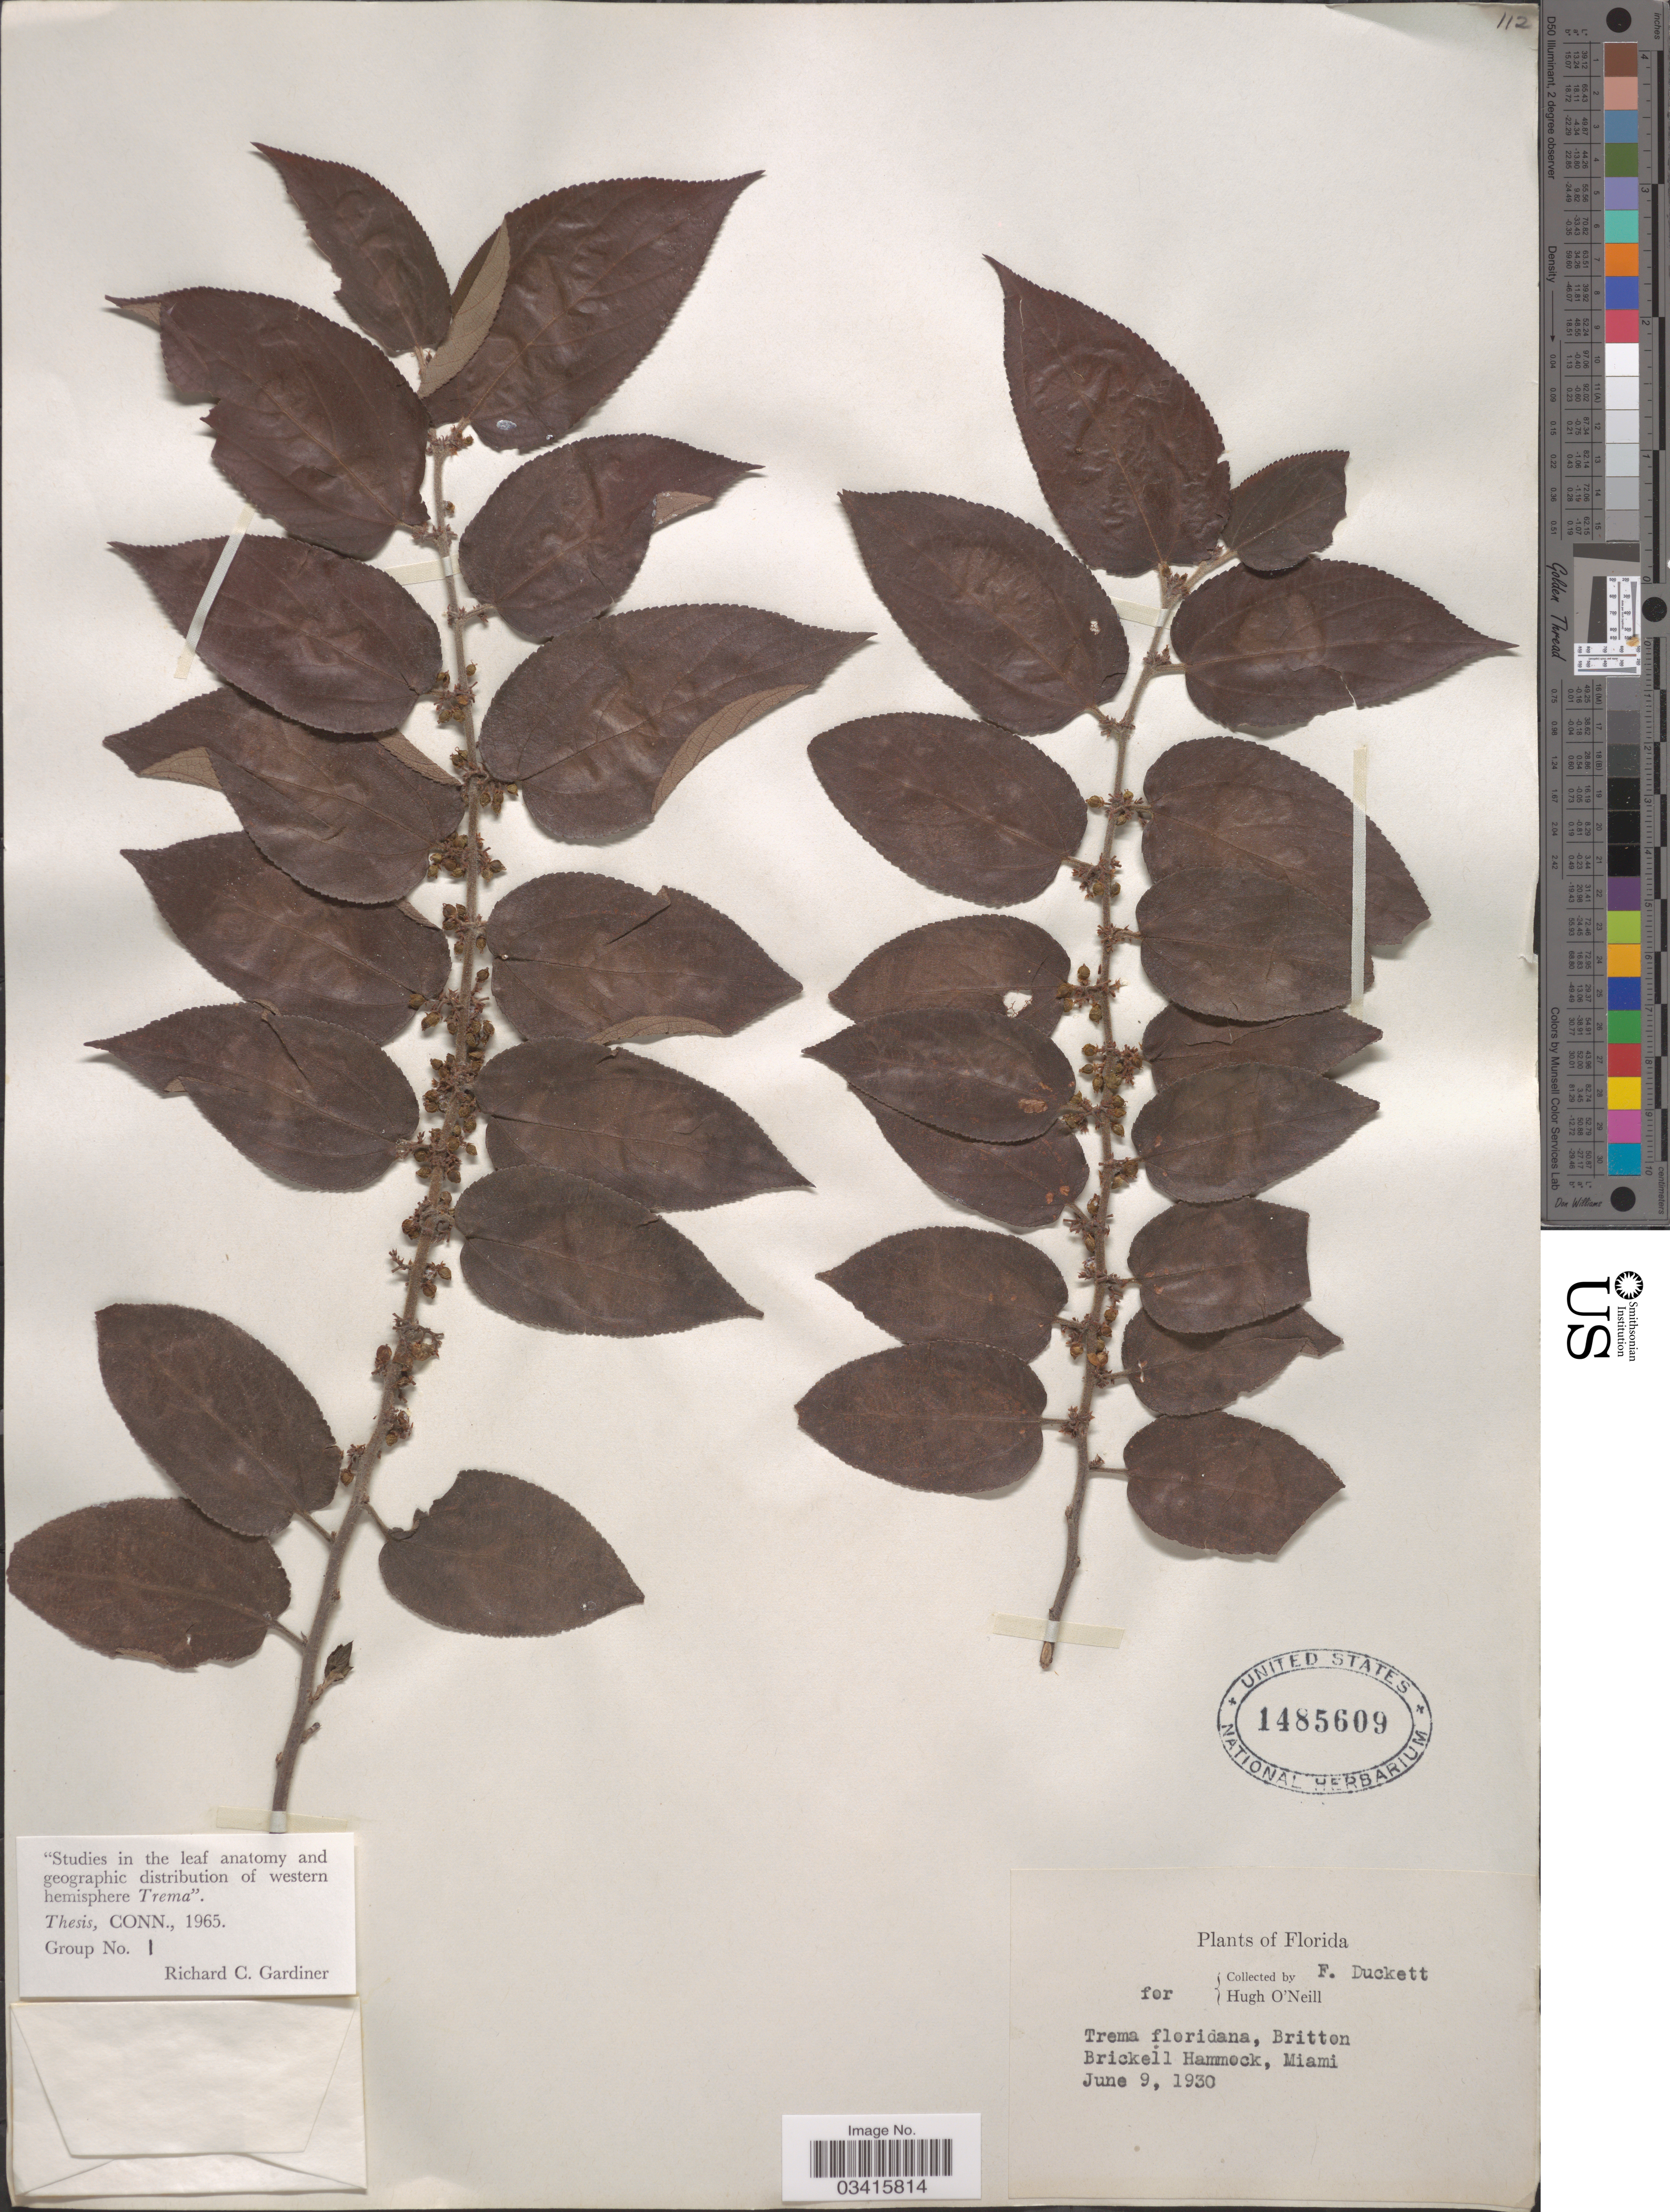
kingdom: Plantae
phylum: Tracheophyta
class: Magnoliopsida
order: Rosales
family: Cannabaceae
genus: Trema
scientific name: Trema floridanum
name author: Britton ex Small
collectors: F. Duckett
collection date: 1930-06-09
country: United States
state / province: Florida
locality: Brickell Hammock, Miami.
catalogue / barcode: US 1485609